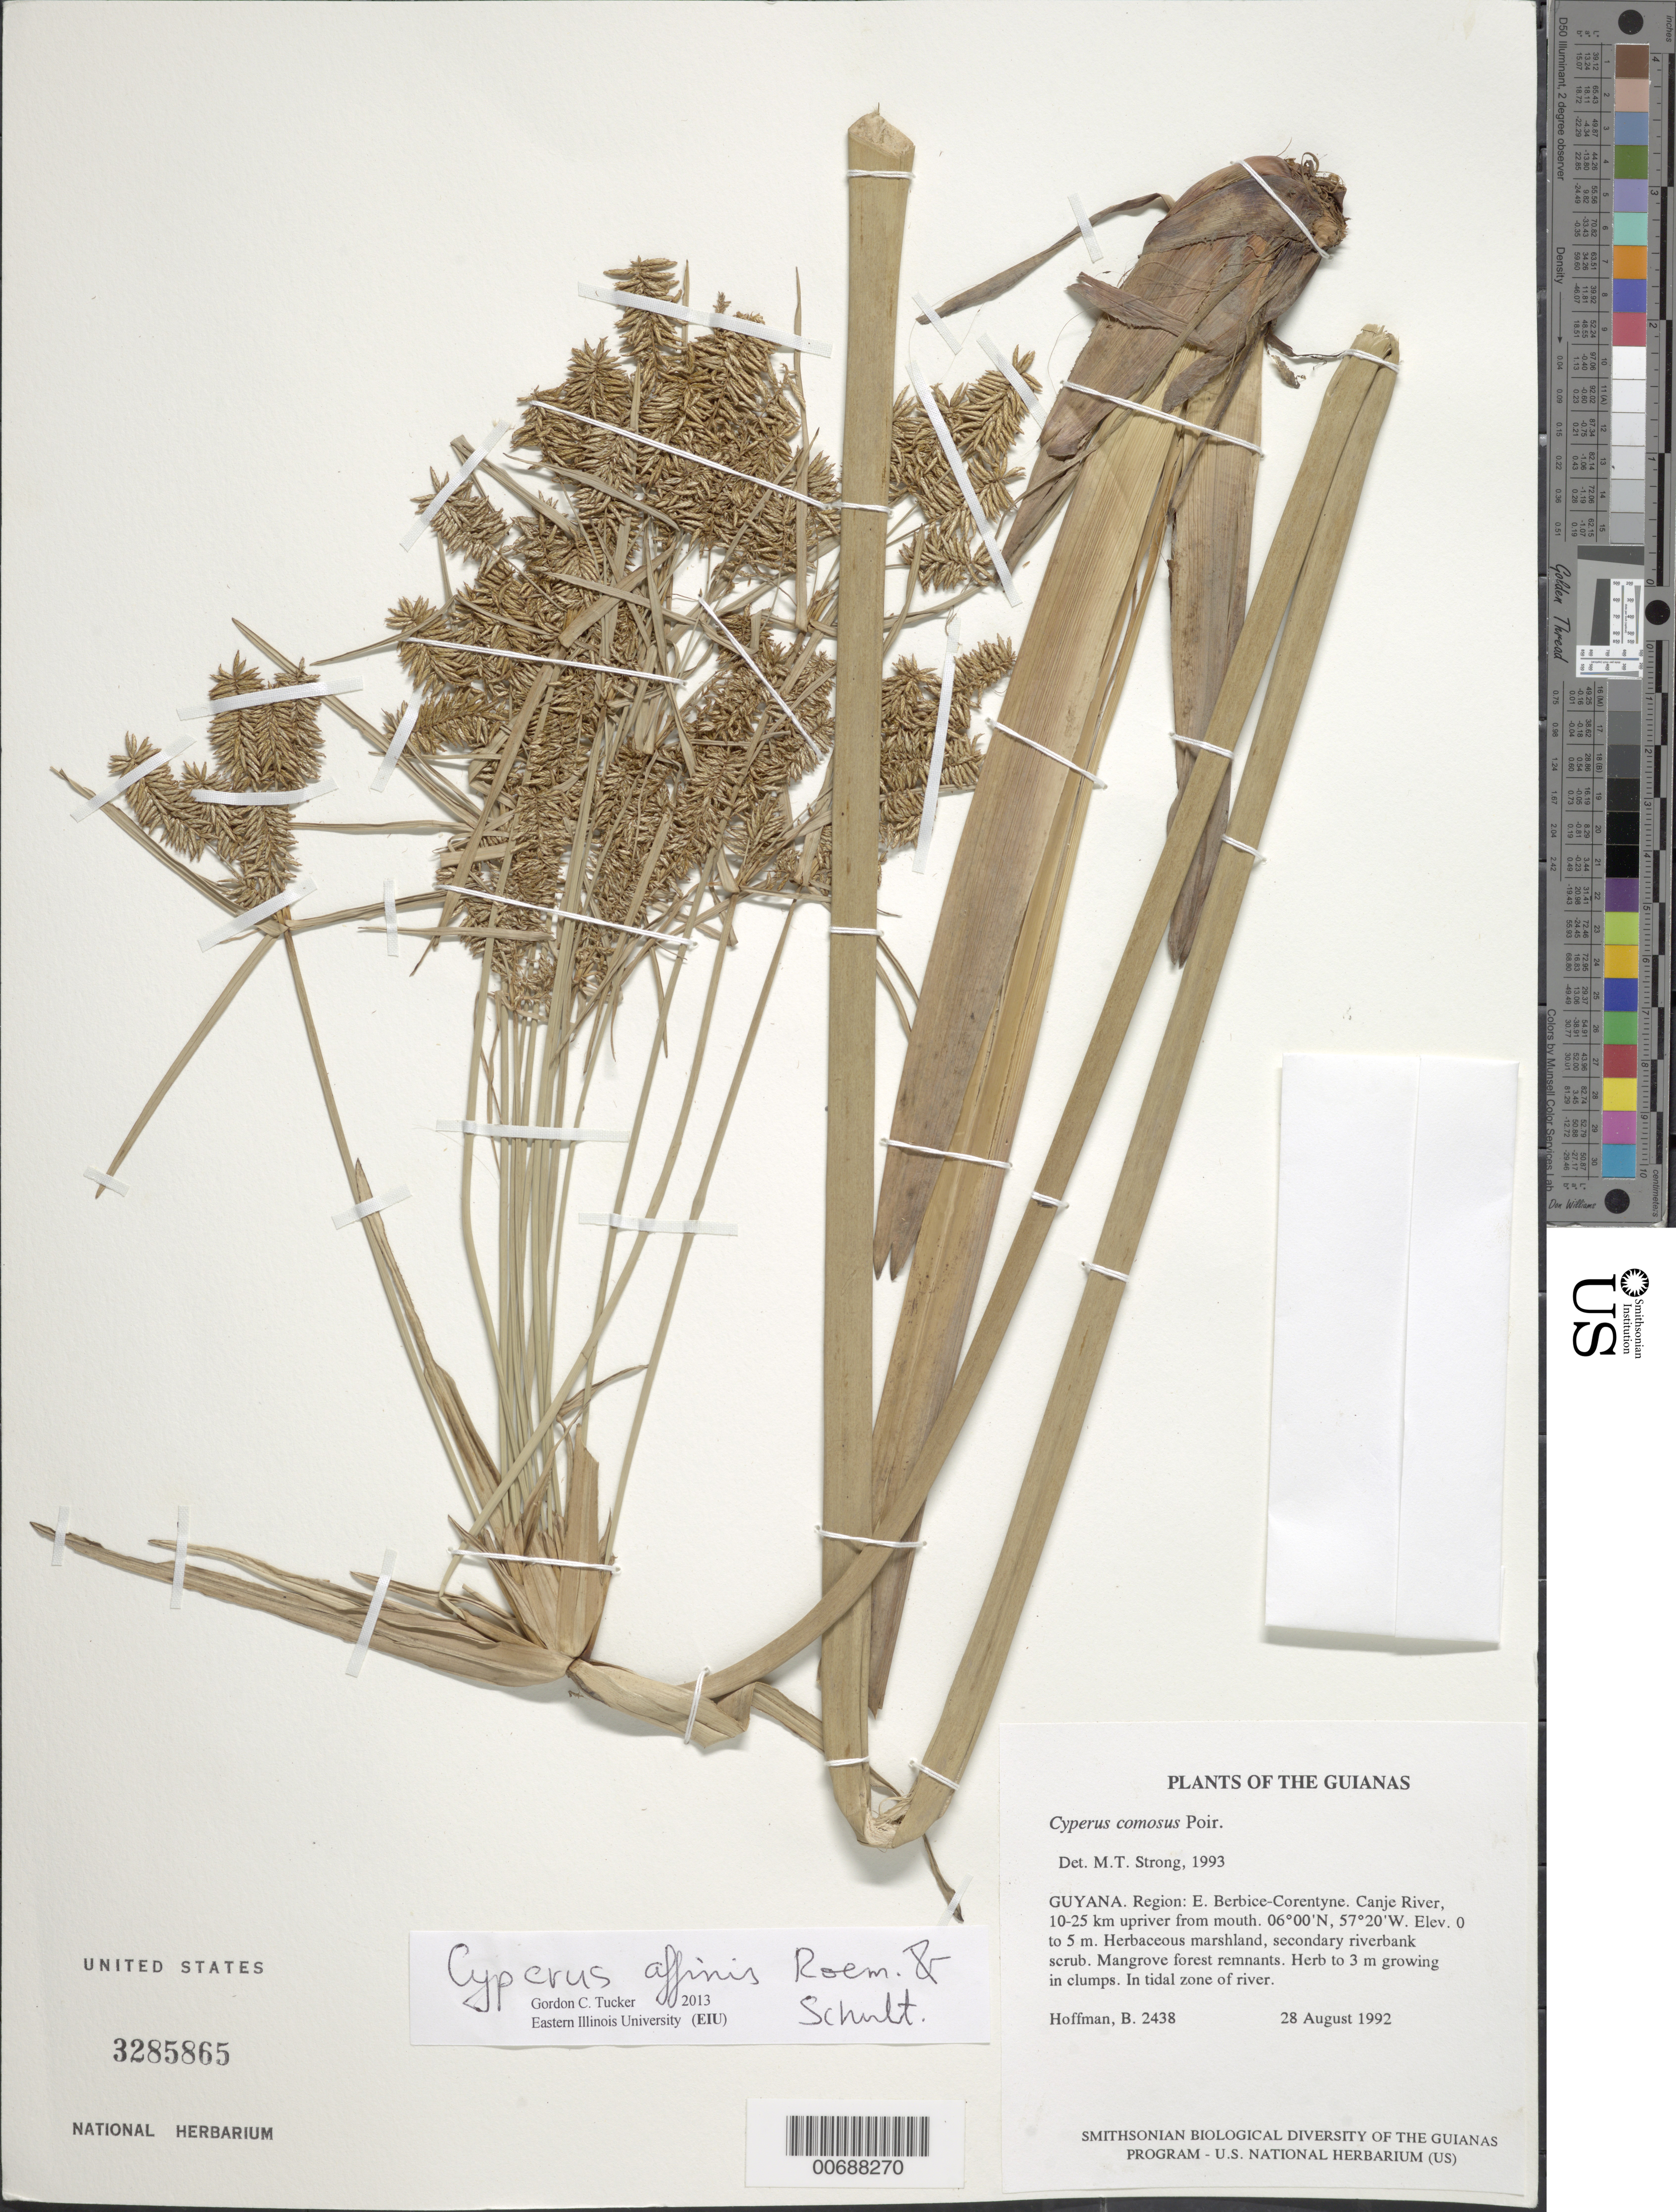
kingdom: Plantae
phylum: Tracheophyta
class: Liliopsida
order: Poales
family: Cyperaceae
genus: Cyperus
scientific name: Cyperus affinis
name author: Roem. & Schult.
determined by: Tucker, G. C.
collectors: B. Hoffman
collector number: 2438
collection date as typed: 28 August 1992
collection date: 1992-08-28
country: Guyana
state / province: E. Berbice-Corentyne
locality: Canje River, 10-25 km upriver from mouth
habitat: Herbaceous marshland, secondary riverbank scrub. Mangrove forest remnants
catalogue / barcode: US 3285865